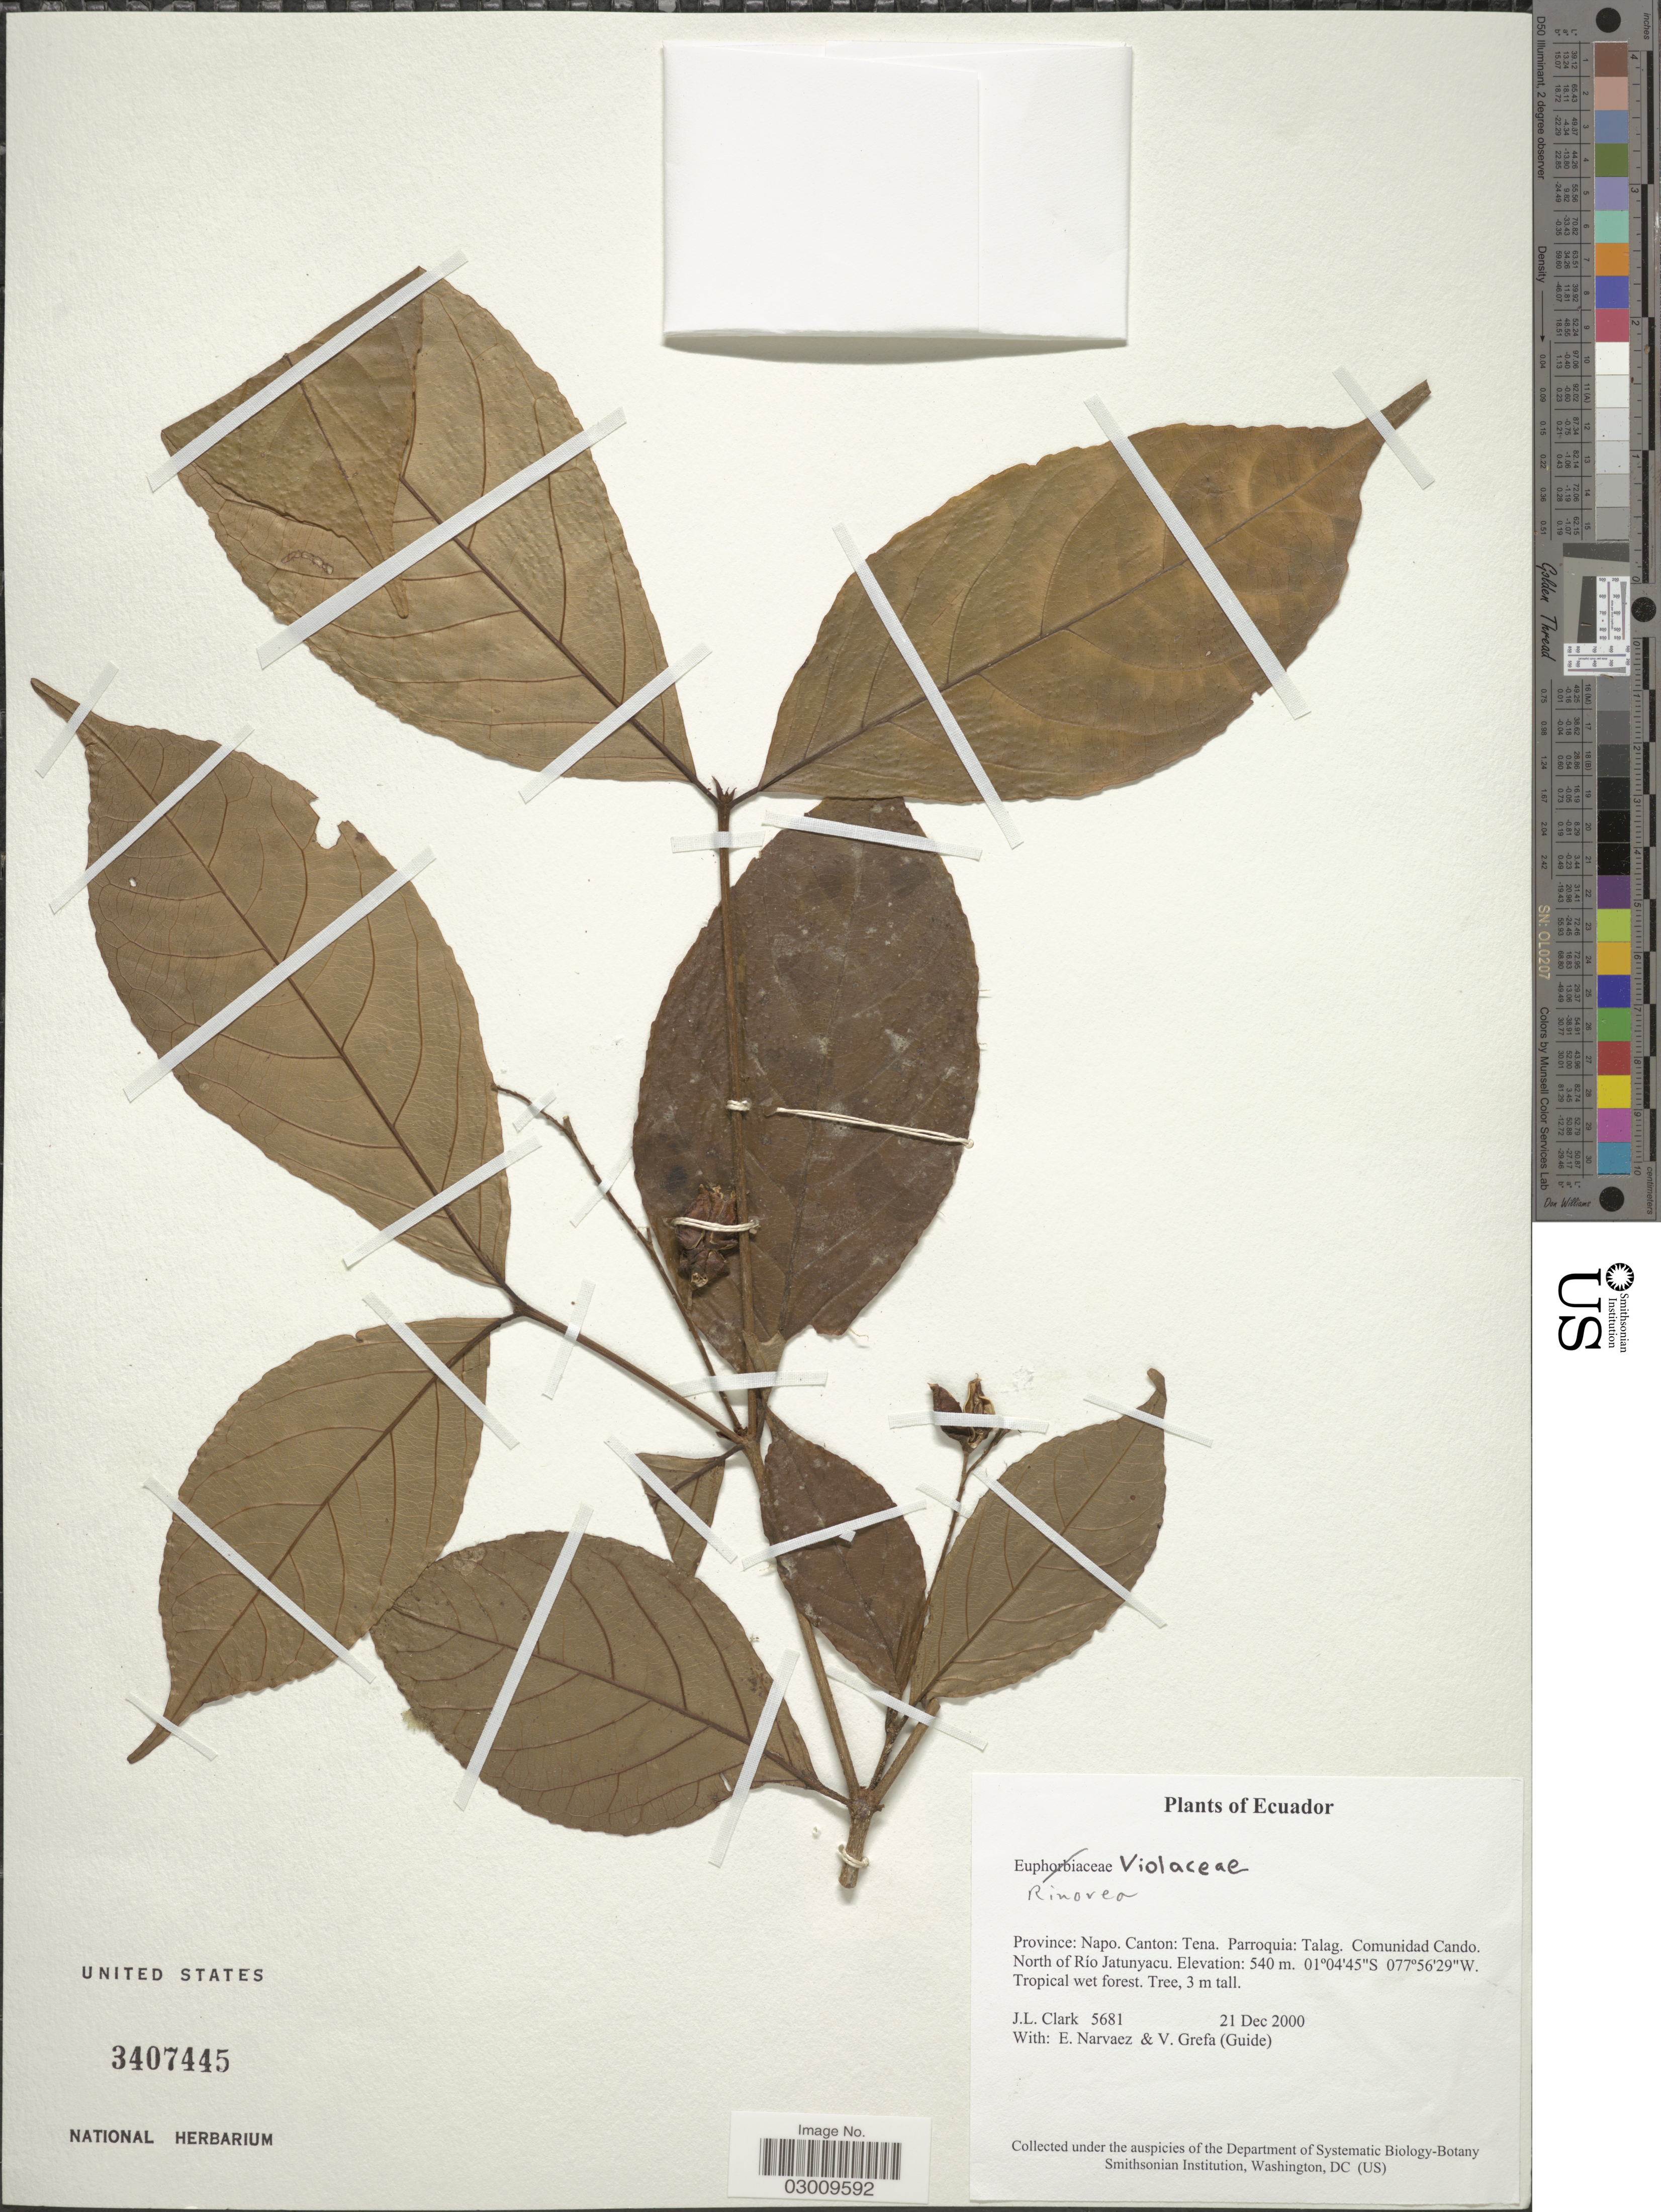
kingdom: Plantae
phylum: Tracheophyta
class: Magnoliopsida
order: Malpighiales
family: Violaceae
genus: Rinorea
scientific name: Rinorea viridifolia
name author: Rusby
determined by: Hoyos-Gomez, S. E.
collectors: J. L. Clark, E. Narváez & V. Grefa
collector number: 5681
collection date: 2000-12-21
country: Ecuador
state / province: Napo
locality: Canton: Tena. Parroquia: Talag. Comunidad Cando. North of Río Jatunyacu.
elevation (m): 540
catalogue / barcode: US 3407445